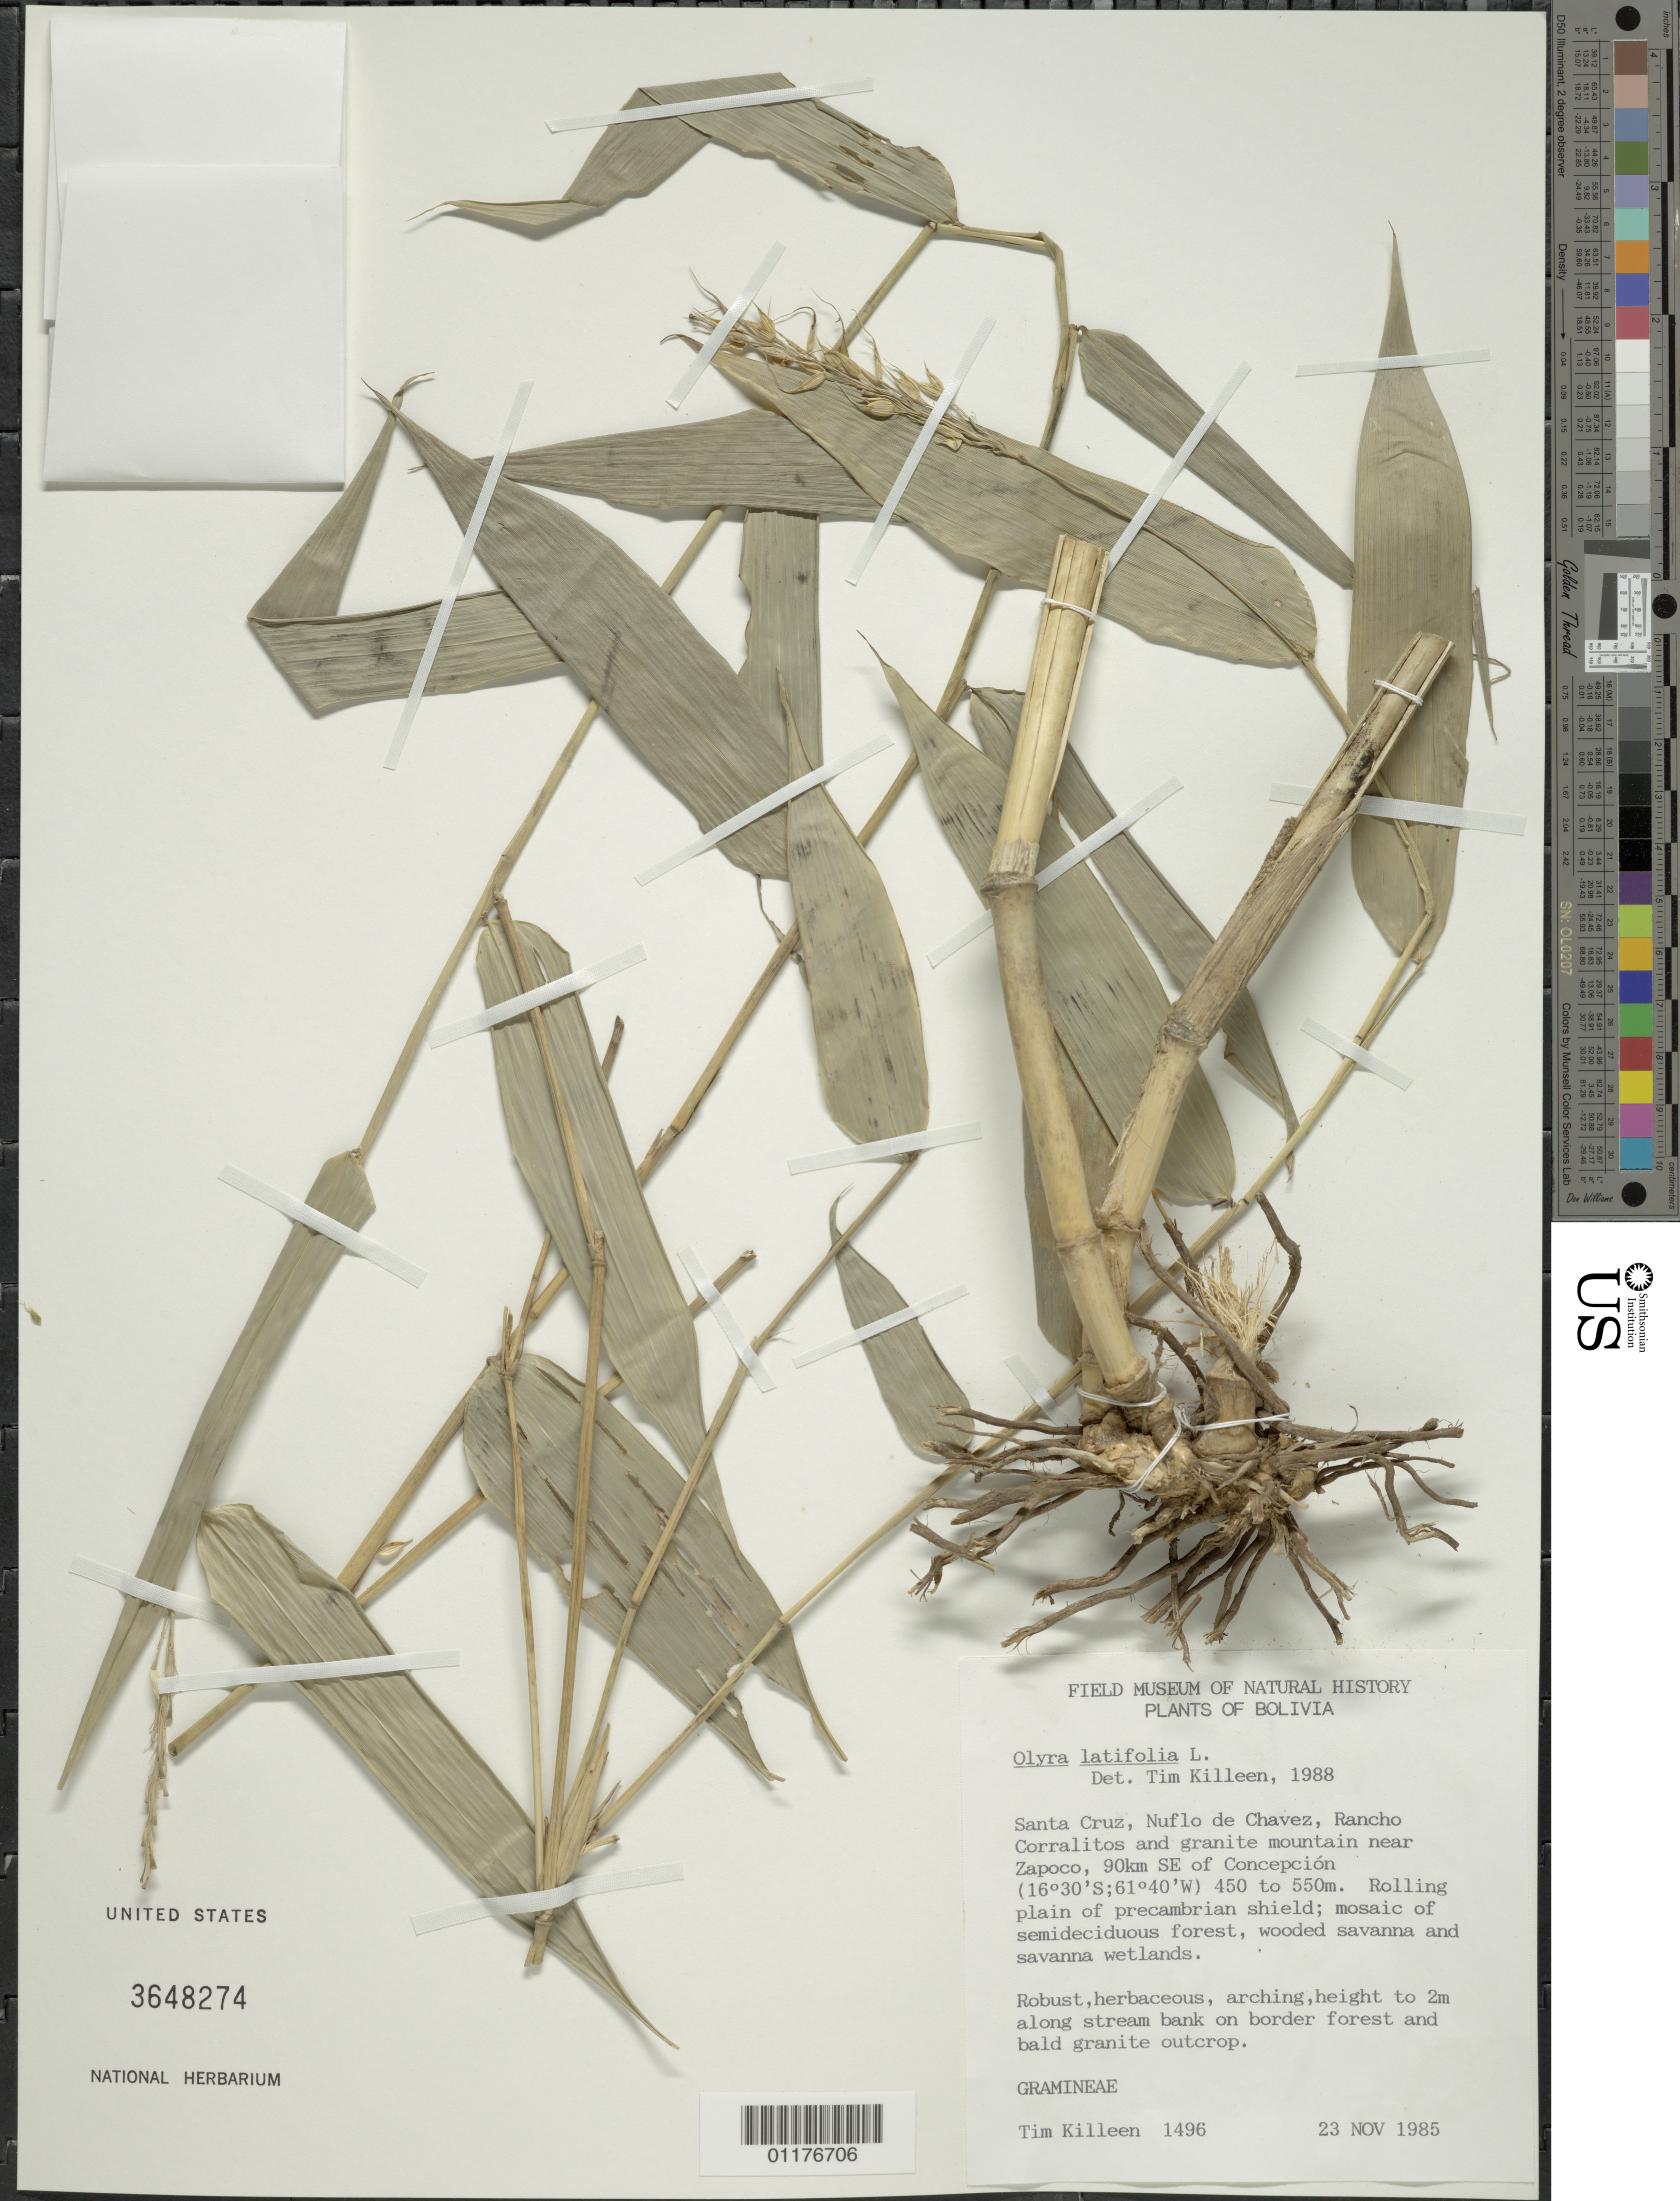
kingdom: Plantae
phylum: Tracheophyta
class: Liliopsida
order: Poales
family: Poaceae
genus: Olyra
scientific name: Olyra latifolia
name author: L.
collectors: T. Killeen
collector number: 1496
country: Bolivia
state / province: Santa Cruz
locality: Nuflo de Chavez, Rancho Corralitos and granite mountain near Zapoco, SE of Concepcion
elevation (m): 450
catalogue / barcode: US 3648274